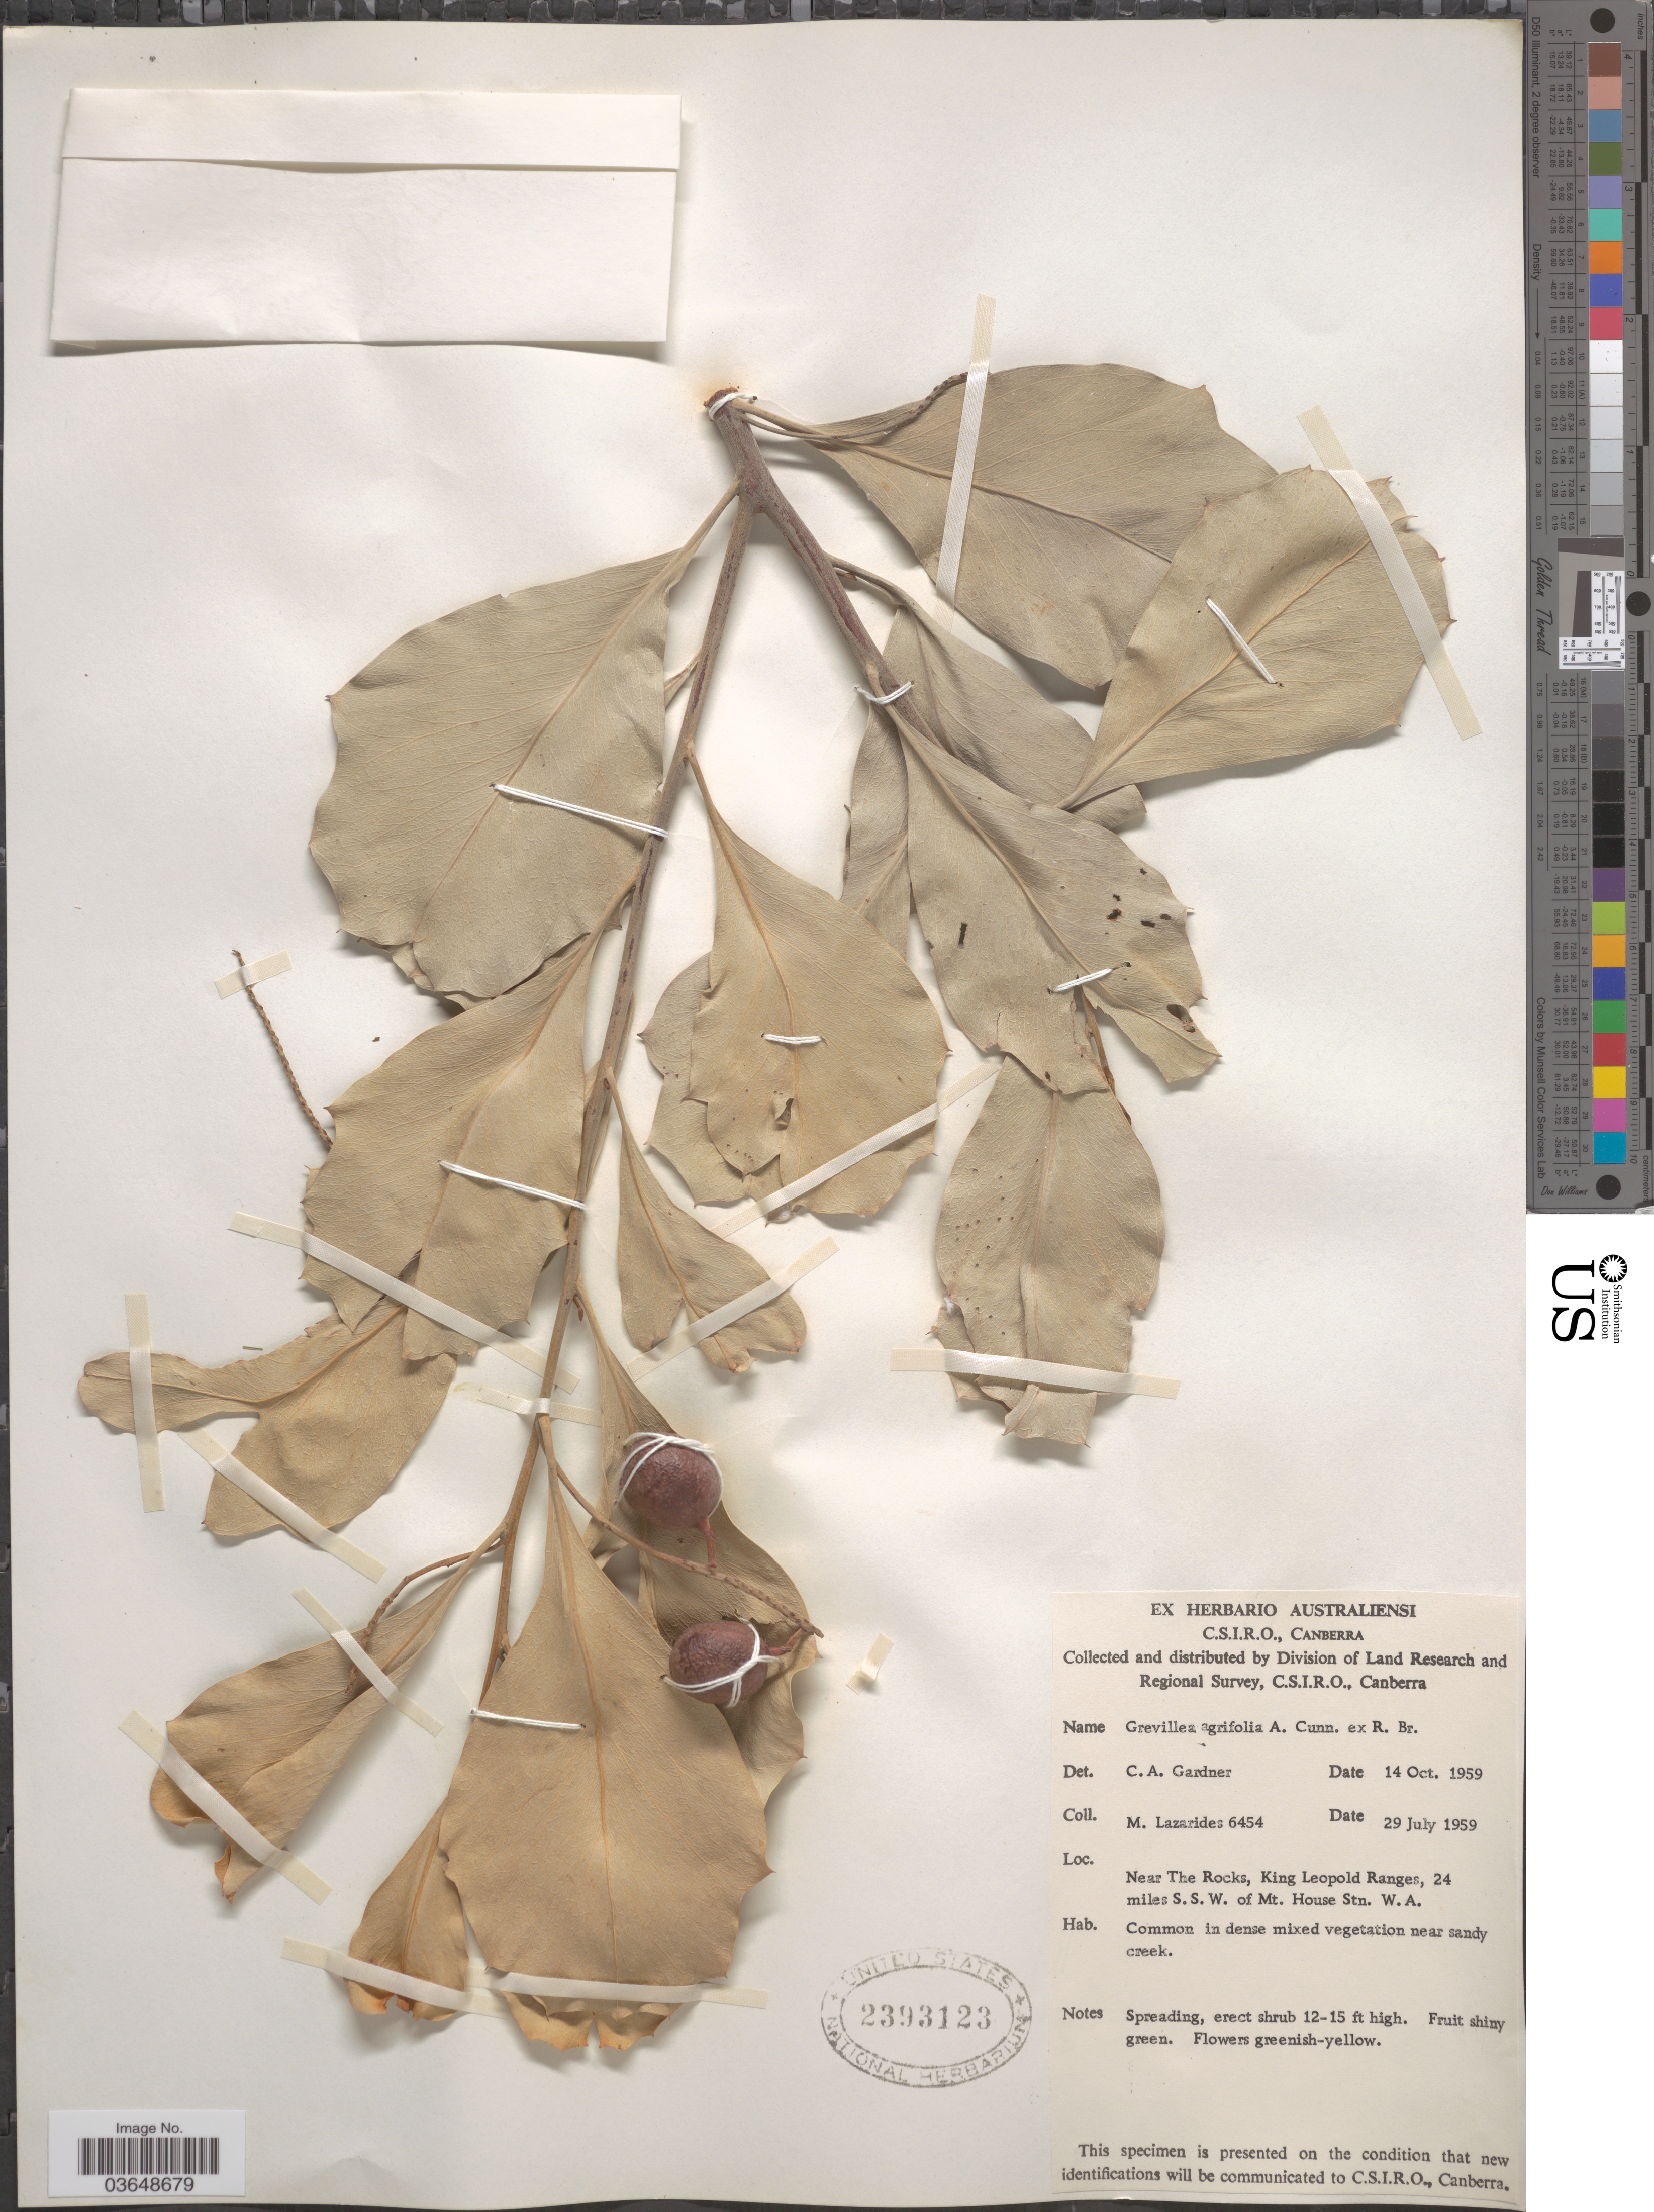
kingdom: Plantae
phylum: Tracheophyta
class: Magnoliopsida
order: Proteales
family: Proteaceae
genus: Grevillea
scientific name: Grevillea agrifolia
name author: A. Cunn. ex R. Br.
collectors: M. Lazarides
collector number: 6454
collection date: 1959-07-29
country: Australia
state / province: Western Australia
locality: Near The Rocks, King Leopold Ranges, 24 miles S.S.W. of Mt. House Stn.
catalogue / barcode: US 2393123